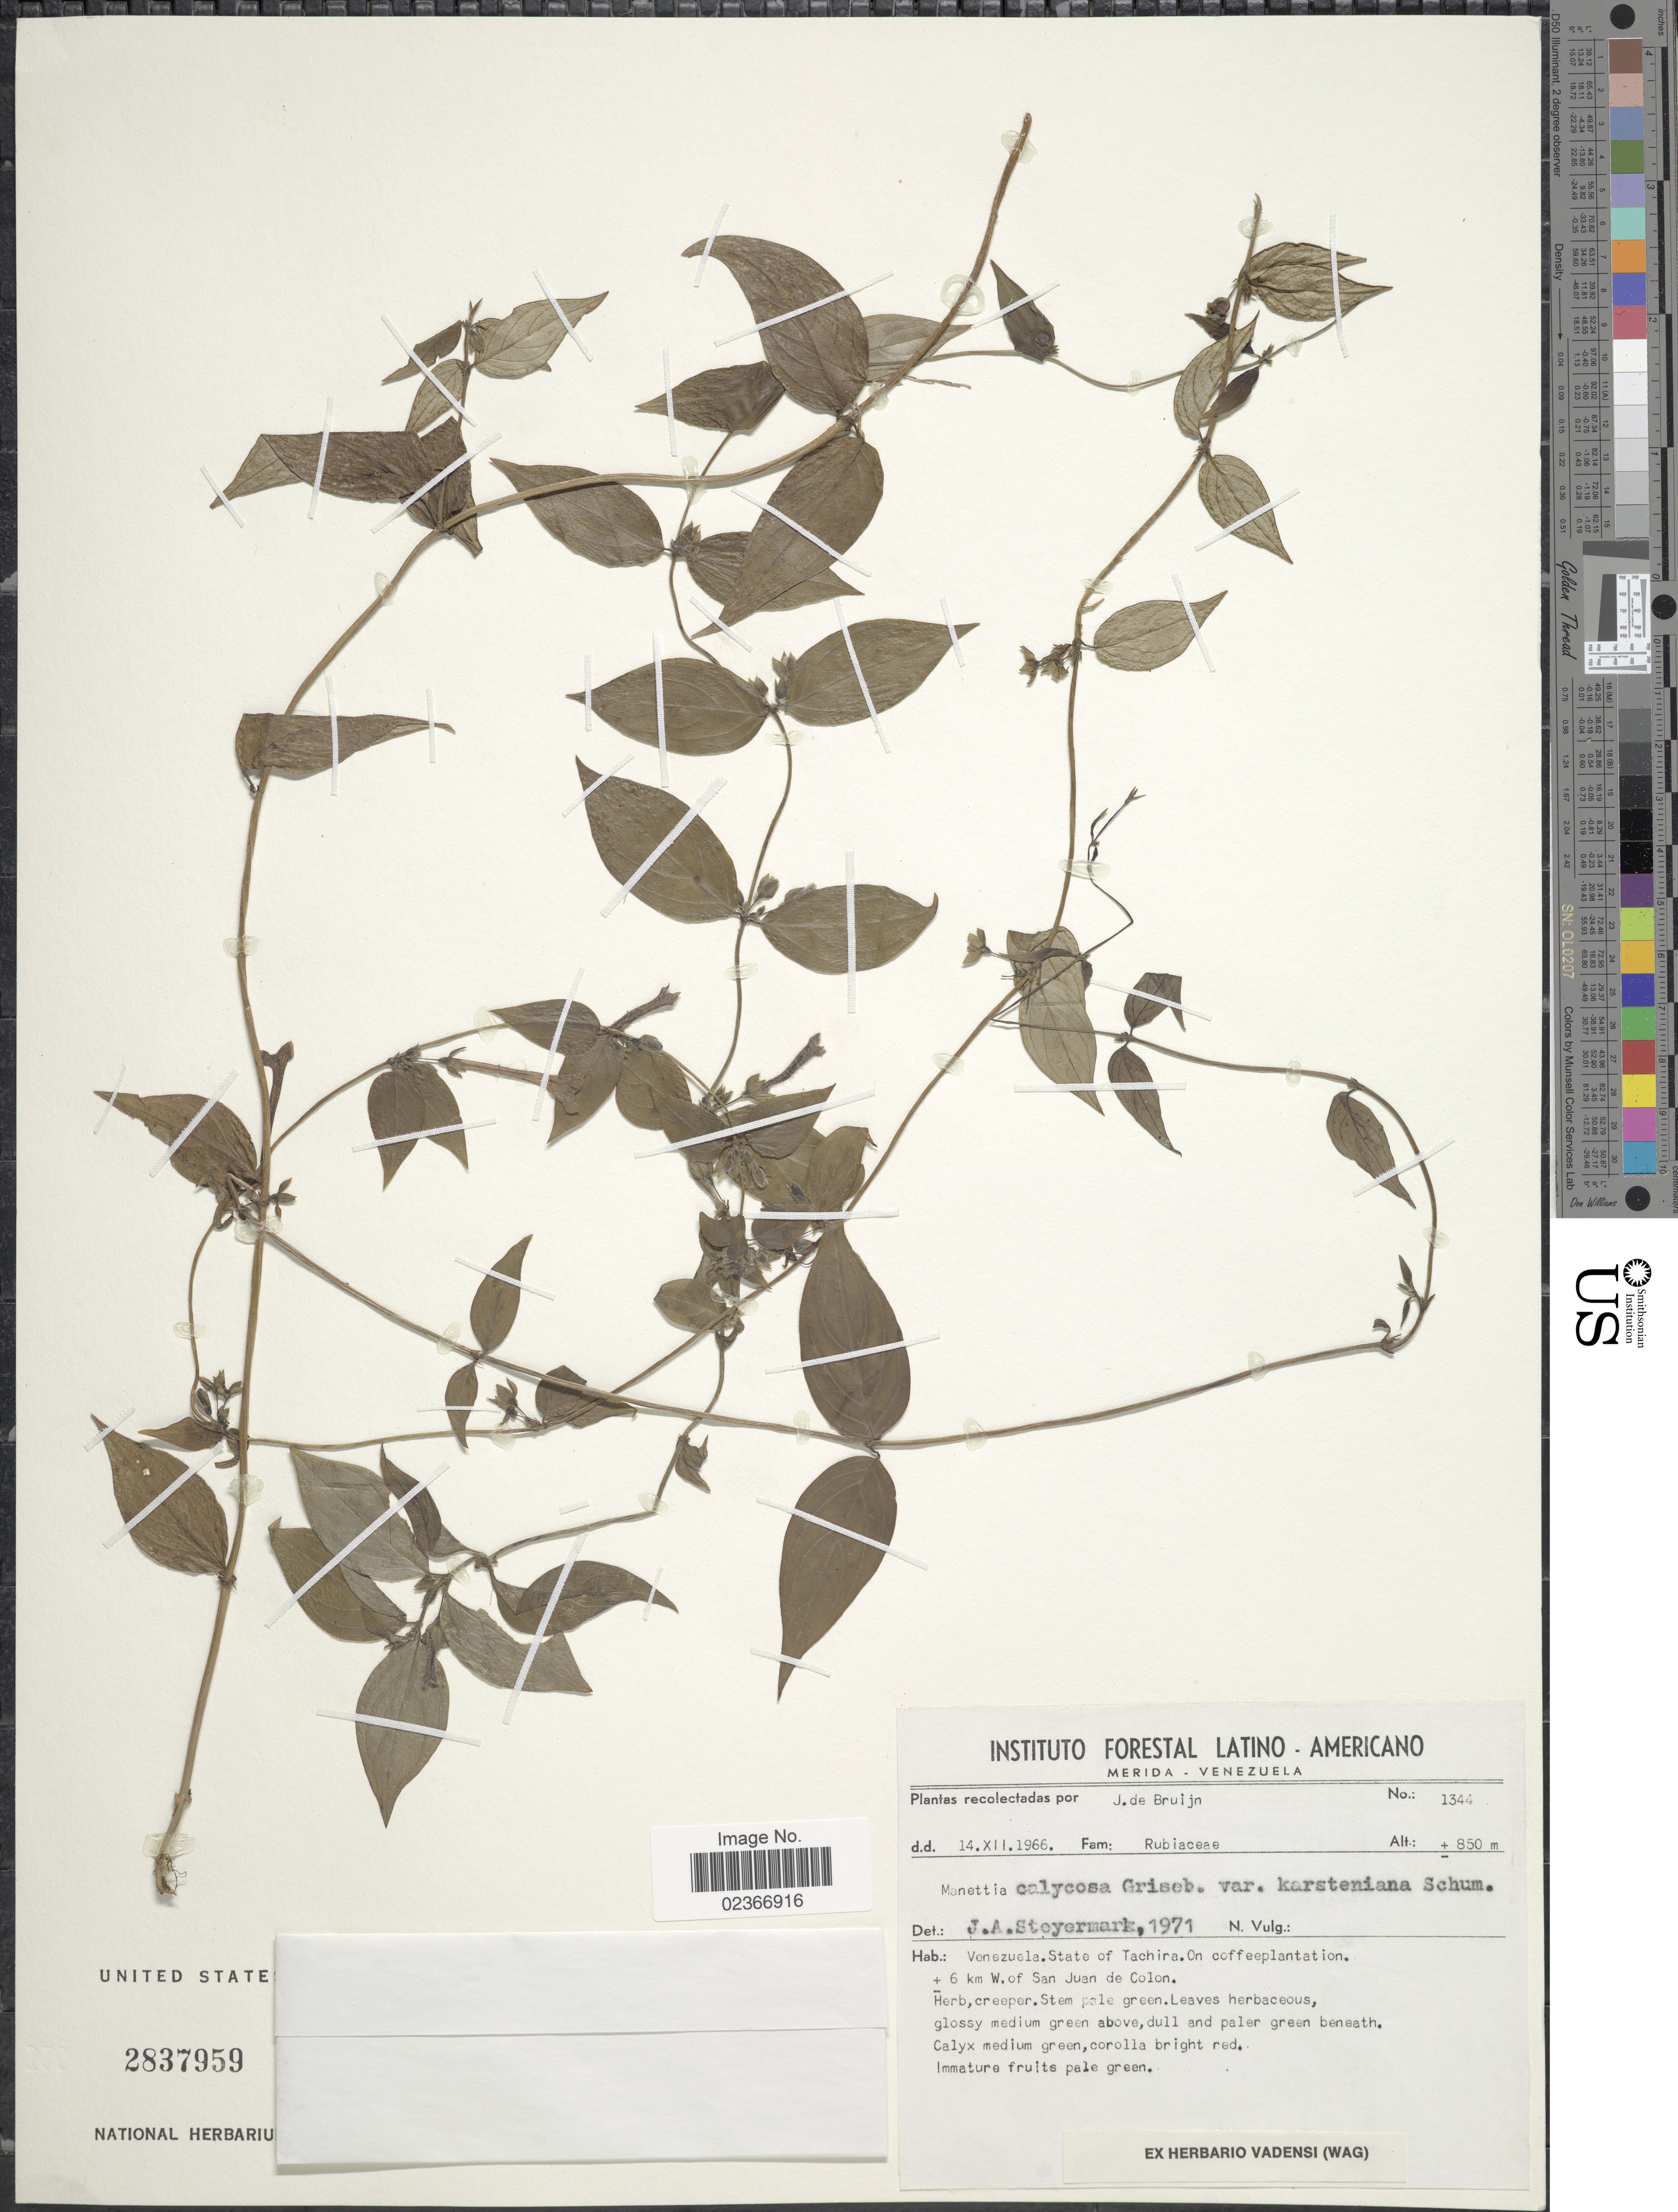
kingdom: Plantae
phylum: Tracheophyta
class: Magnoliopsida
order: Gentianales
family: Rubiaceae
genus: Manettia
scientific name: Manettia calycosa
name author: Griseb.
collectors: J. Bruijn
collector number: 1344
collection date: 1966-12-14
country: Venezuela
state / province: Tachira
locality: On coffee plantaton. ± 6 km W. of San Juan de Colon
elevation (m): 850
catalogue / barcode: US 2837959